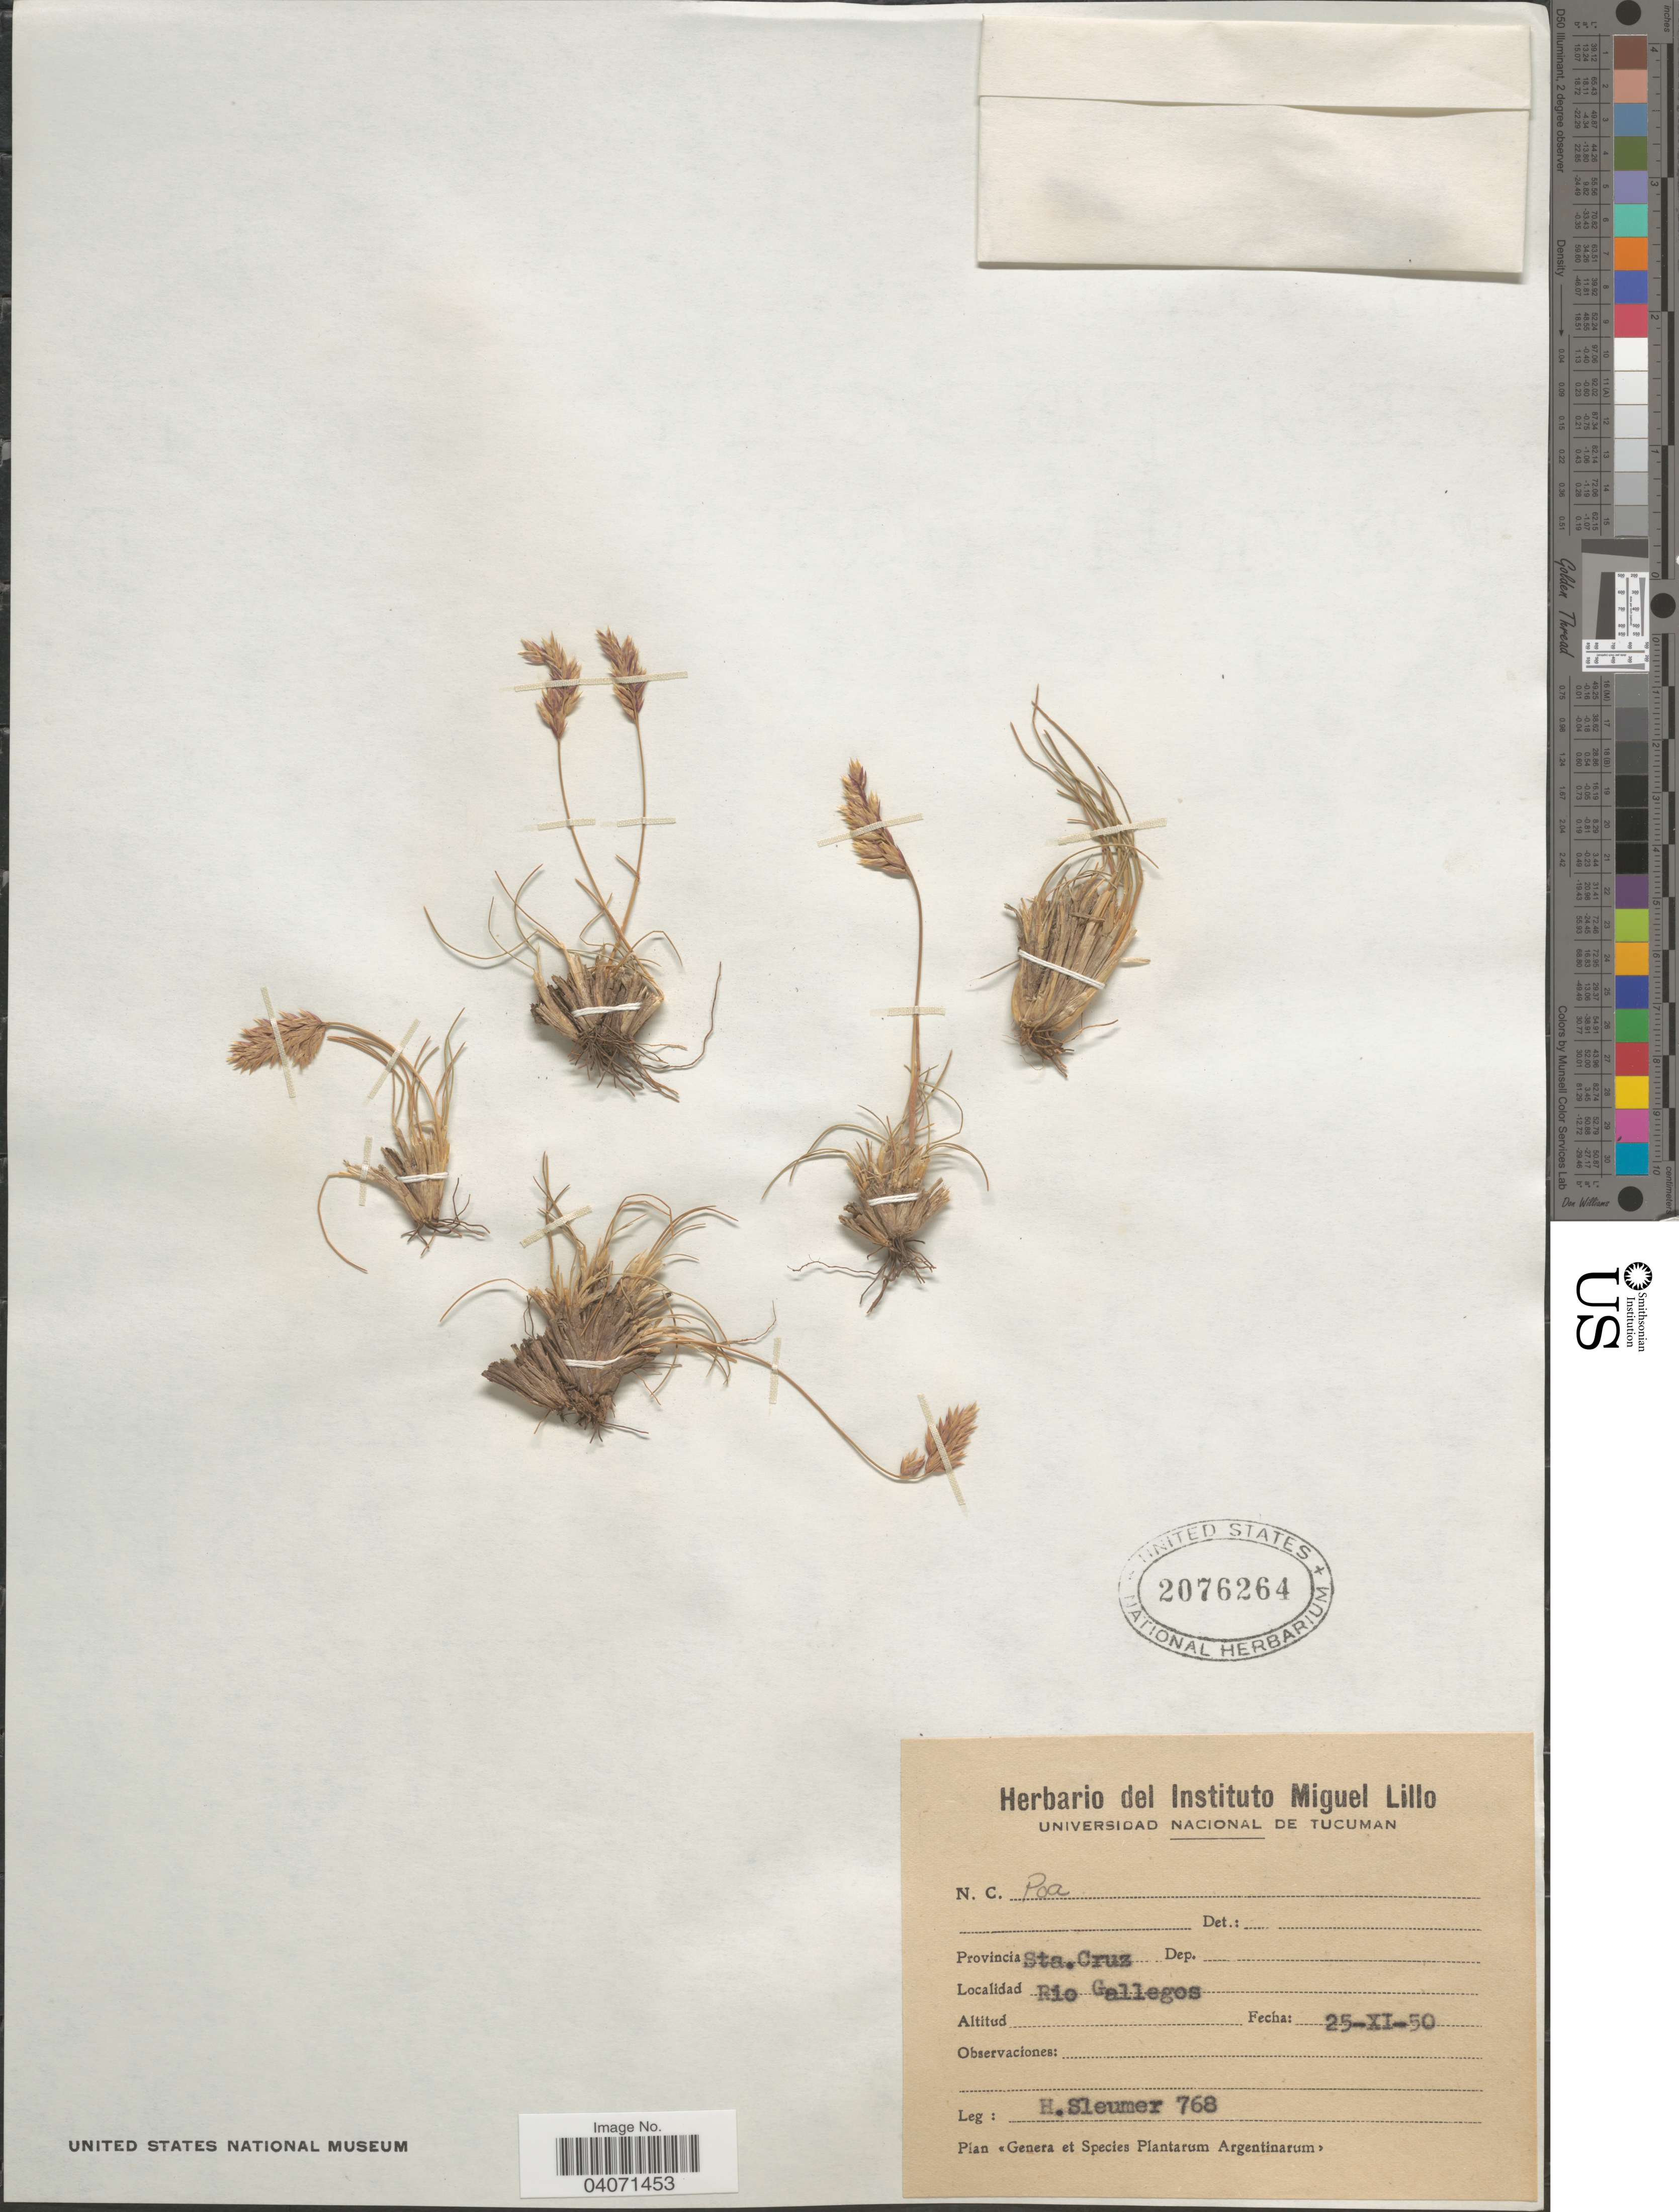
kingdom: Plantae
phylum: Tracheophyta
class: Liliopsida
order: Poales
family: Poaceae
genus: Poa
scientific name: Poa spiciformis var. spiciformis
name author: Steud.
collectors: H. O. Sleumer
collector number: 768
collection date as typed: Transcribed d/m/y: 25/11/50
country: Argentina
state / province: Santa Cruz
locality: Rio Gallegos.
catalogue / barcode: US 2076264